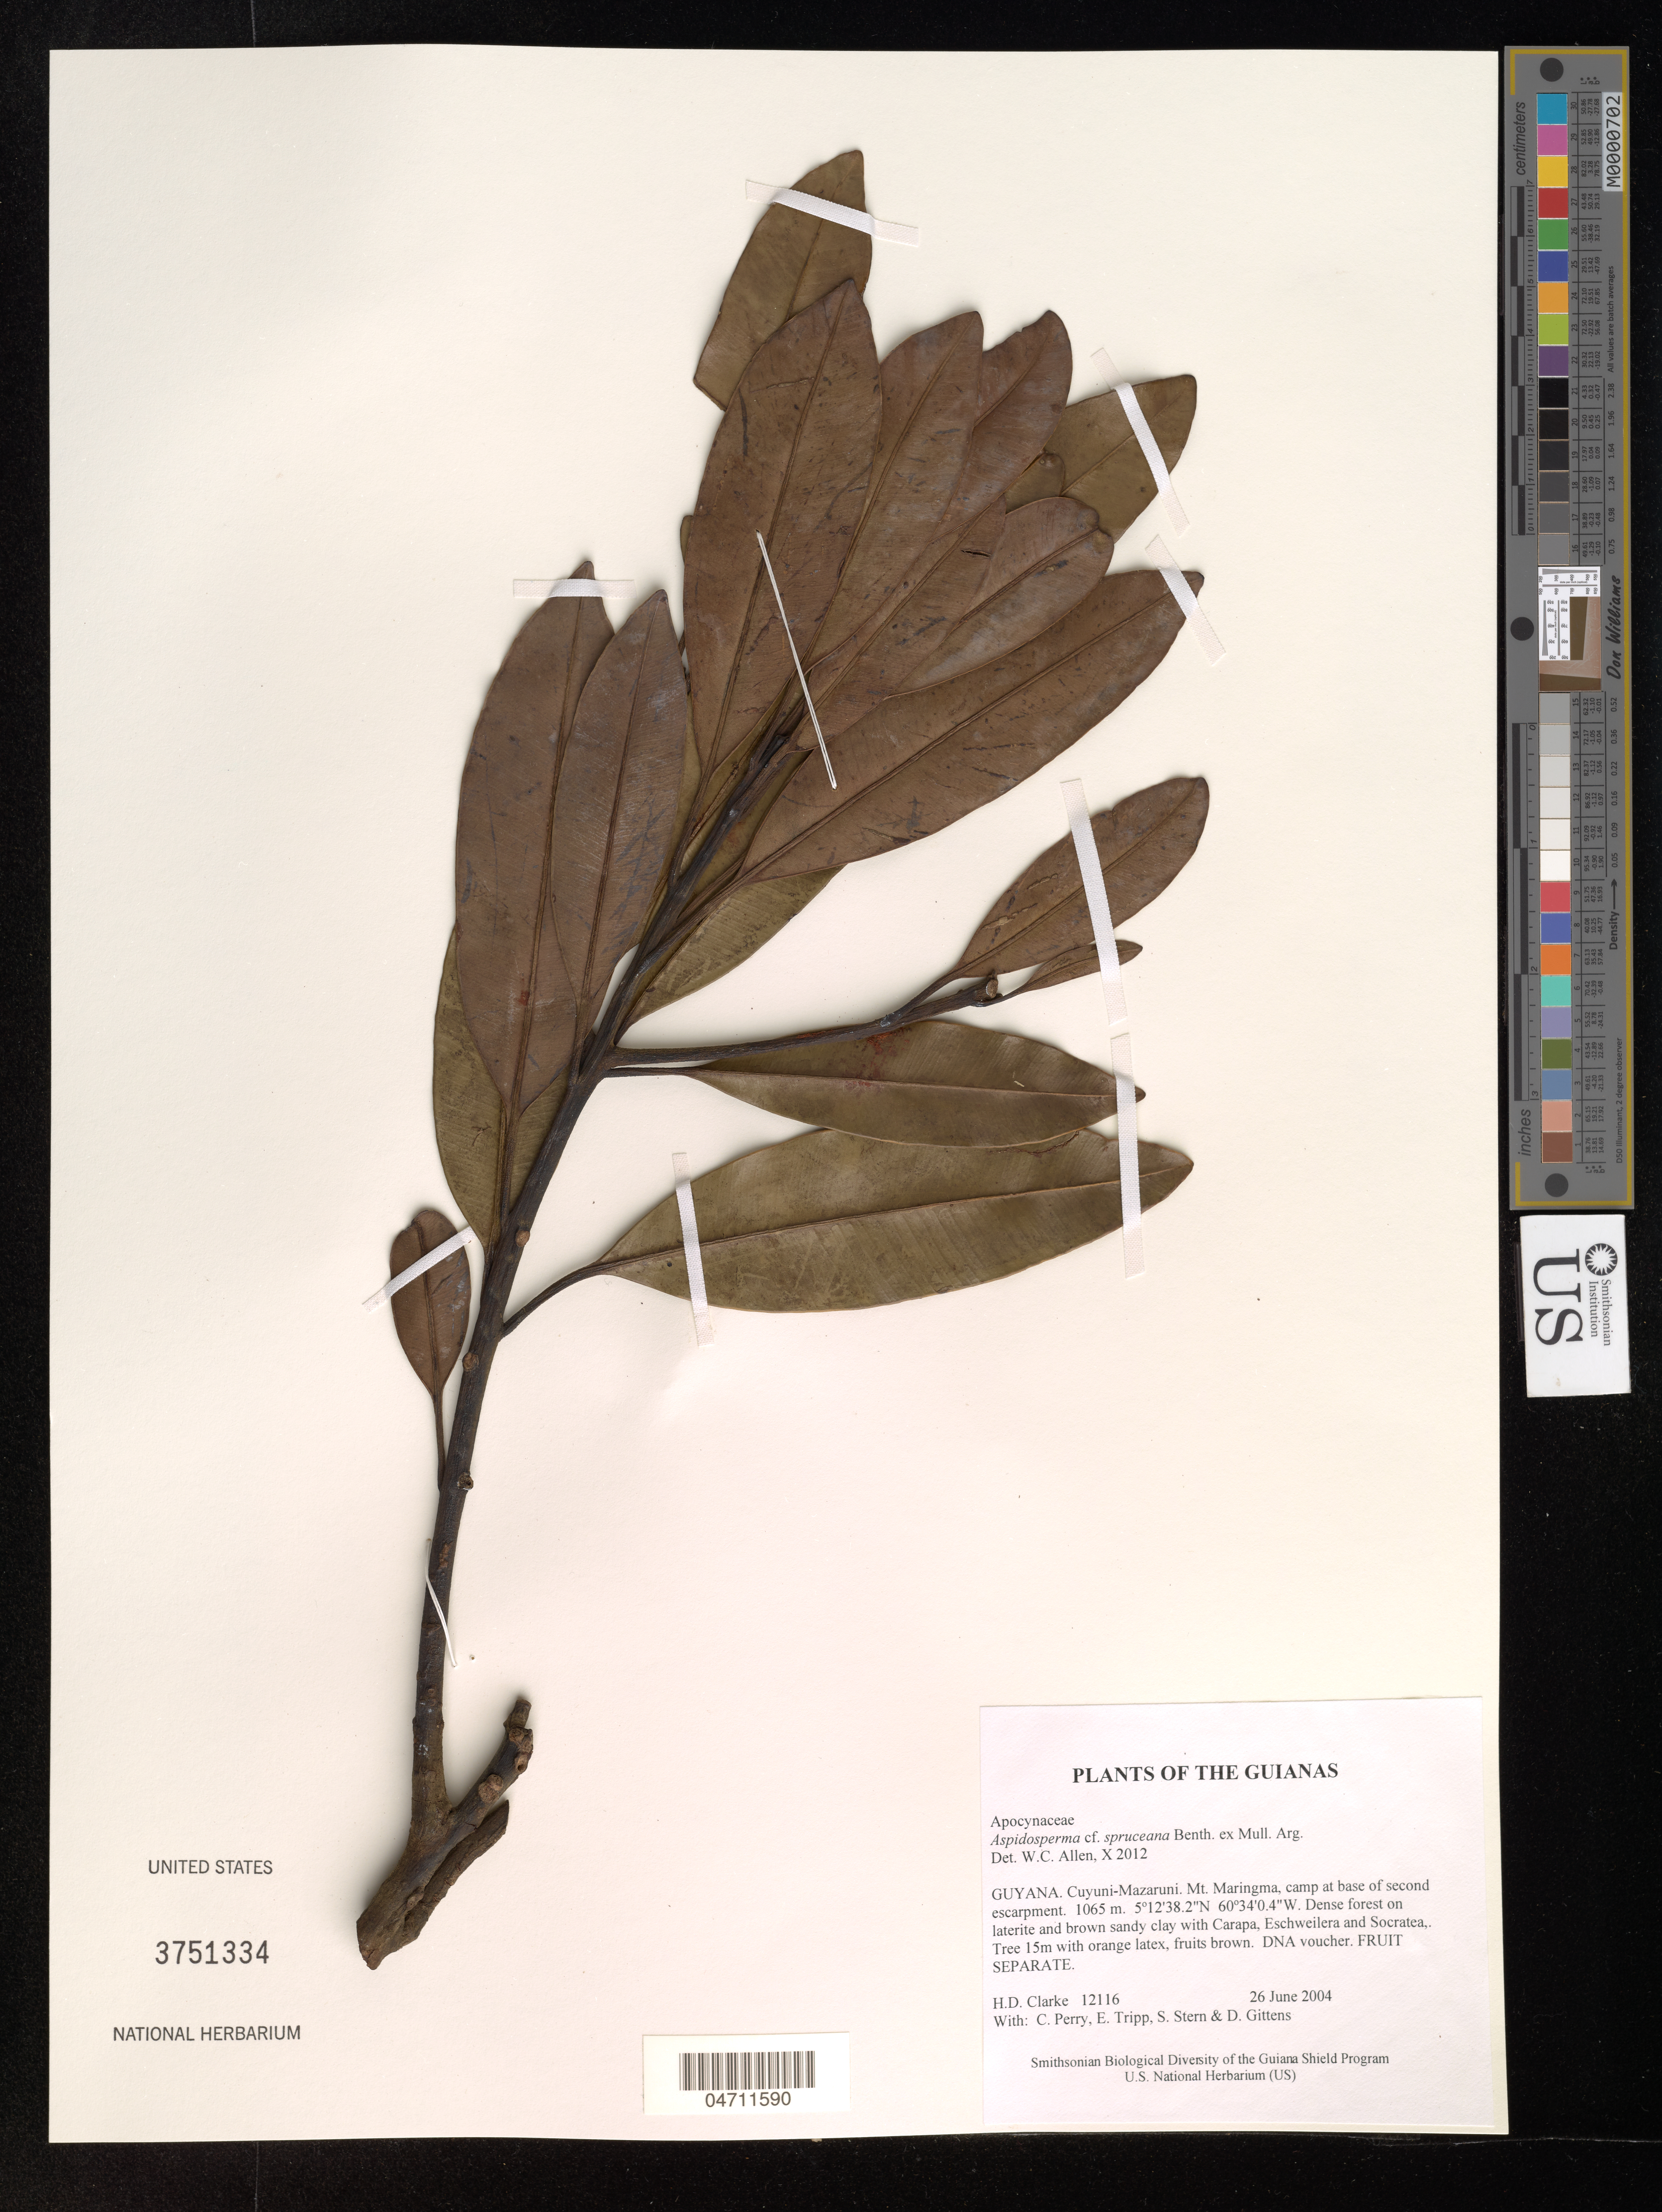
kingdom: Plantae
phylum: Tracheophyta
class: Magnoliopsida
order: Gentianales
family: Apocynaceae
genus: Aspidosperma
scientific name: Aspidosperma spruceanum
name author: Benth. ex Müll. Arg.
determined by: Allen, W. C.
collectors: H. D. Clarke, C. Perry, E. Tripp, S. R. Stern & D. Gittens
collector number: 12116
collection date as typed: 26 June 2004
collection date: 2004-06-26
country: Guyana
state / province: Cuyuni-Mazaruni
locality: Mt. Maringma, camp at base of second escarpment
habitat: Dense forest on laterite and brown sandy clay with Carapa, Eschweilera and Socratea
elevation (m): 1065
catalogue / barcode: US 3751334